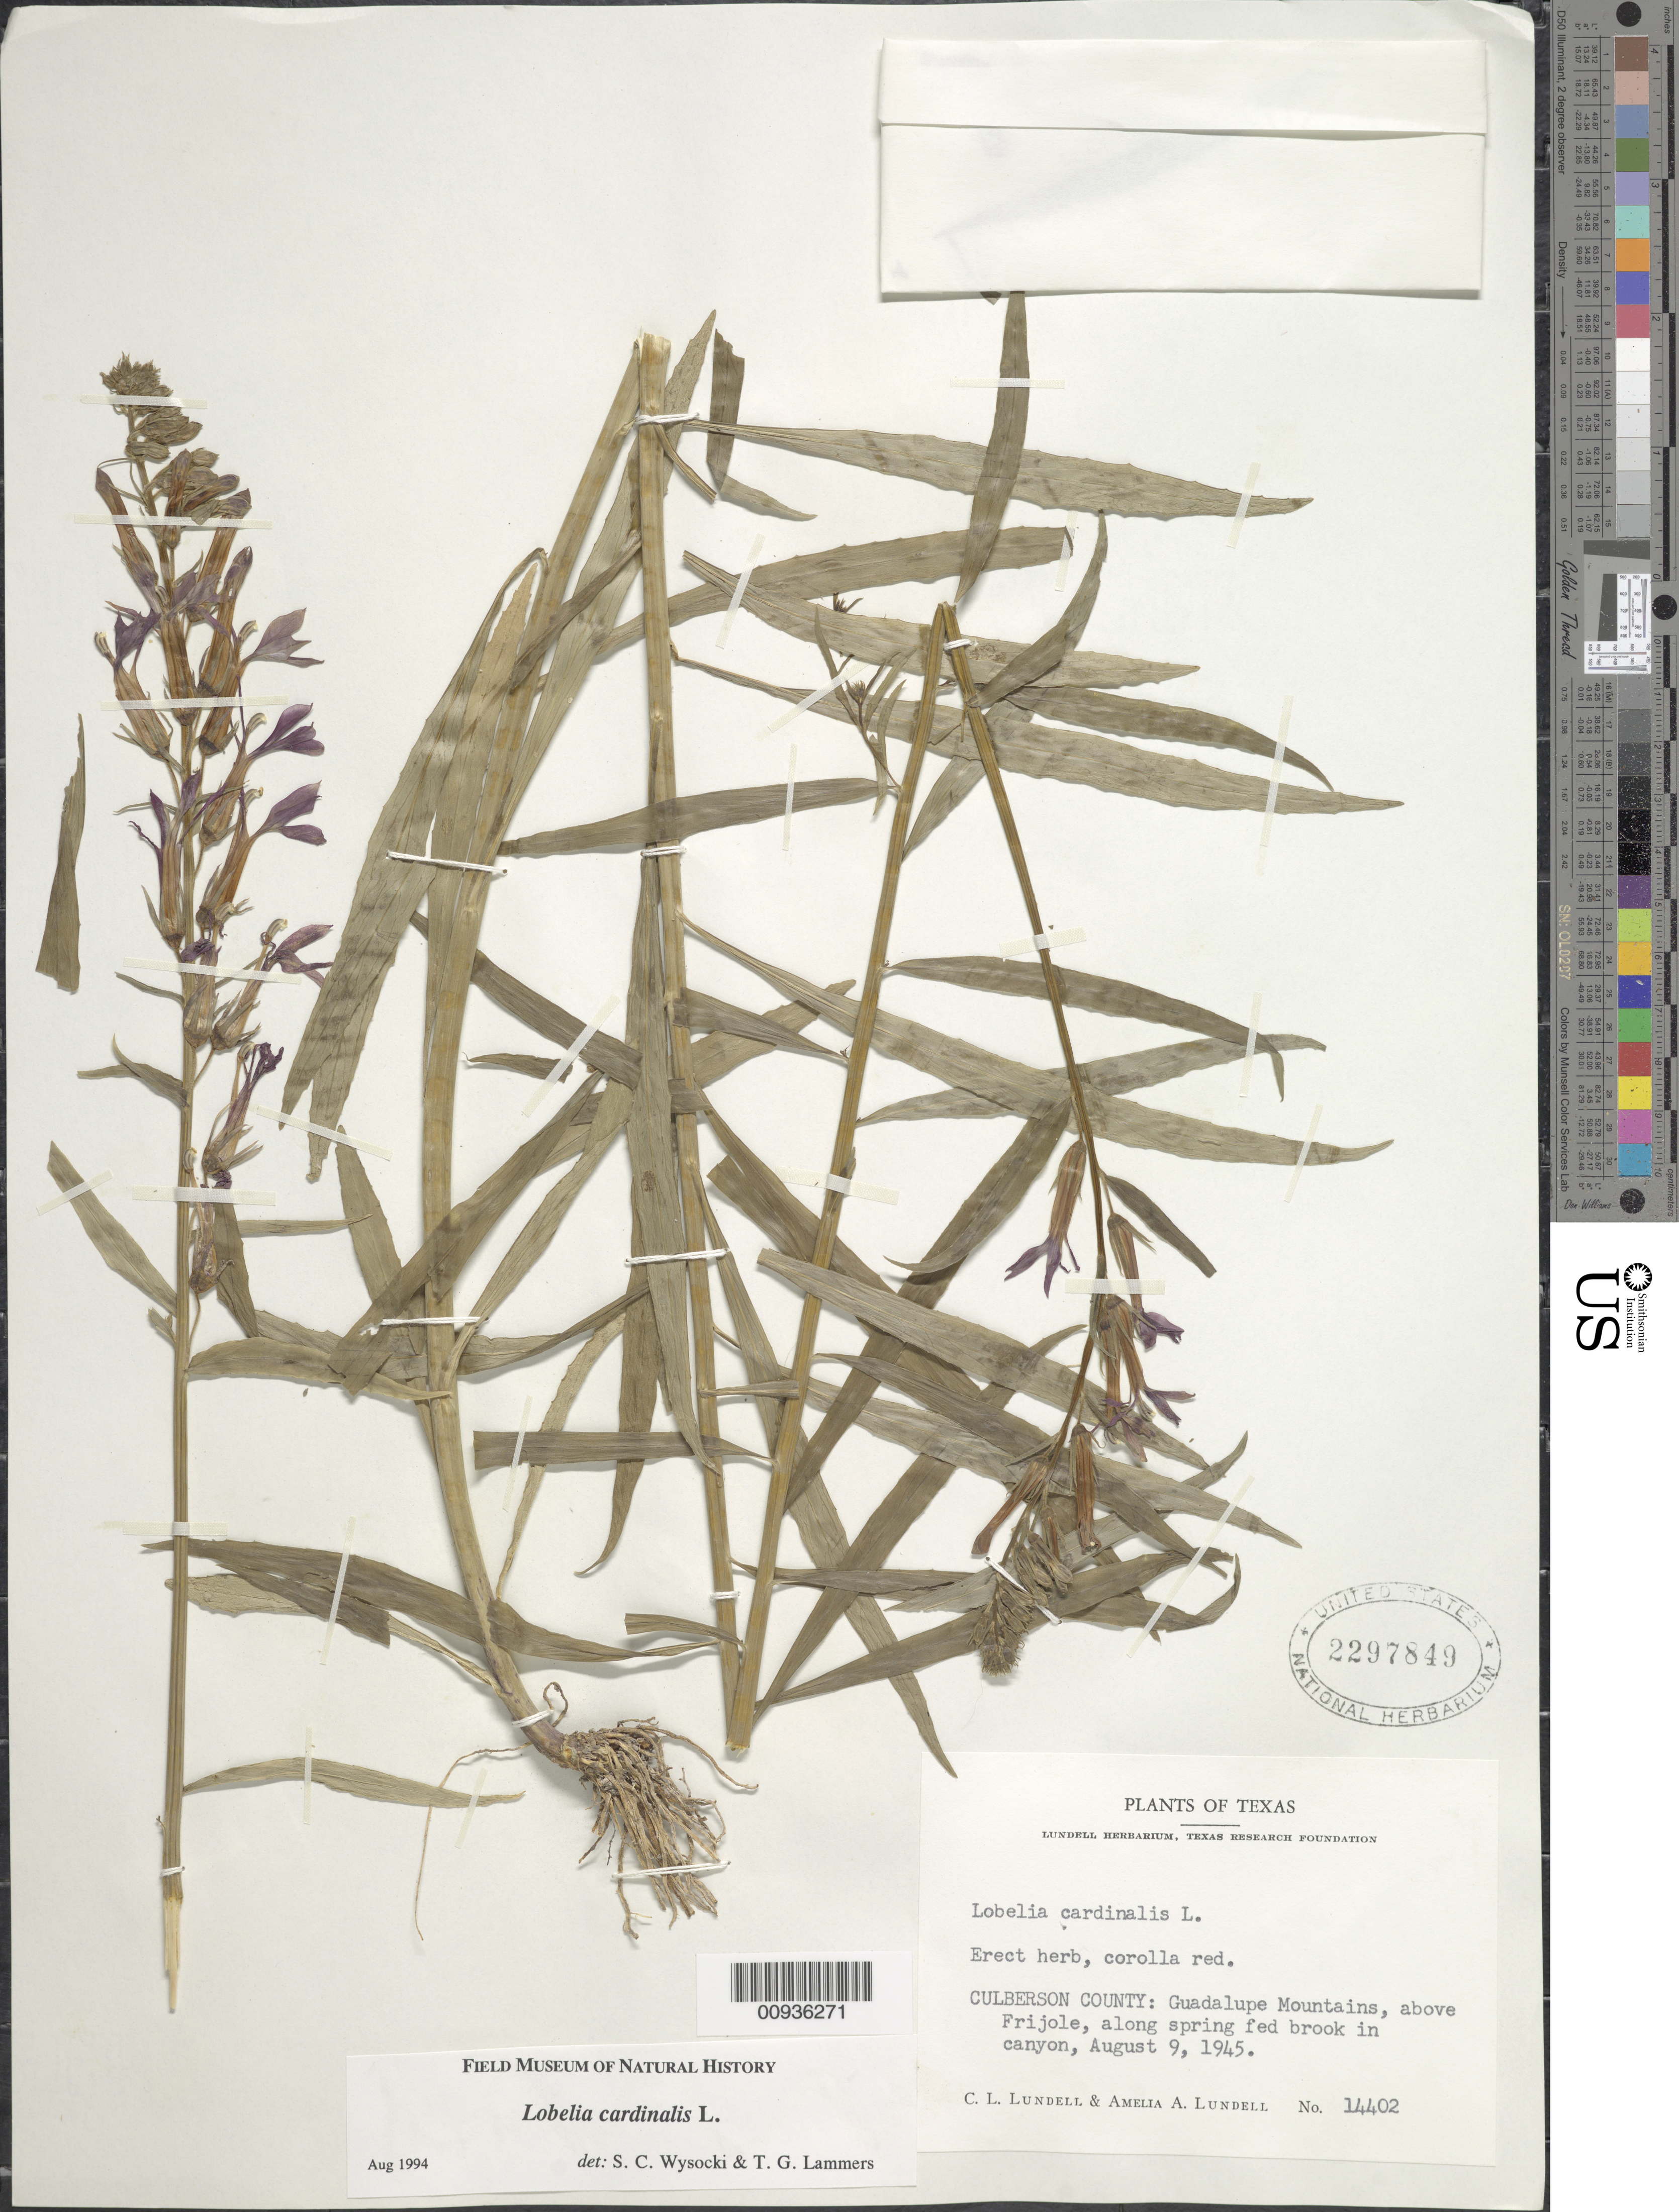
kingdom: Plantae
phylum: Tracheophyta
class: Magnoliopsida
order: Asterales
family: Campanulaceae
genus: Lobelia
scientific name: Lobelia cardinalis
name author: L.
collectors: C. L. Lundell & A. A. Lundell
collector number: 14402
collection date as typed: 09 Aug 1945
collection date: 1945-08-09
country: United States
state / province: Texas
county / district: Culberson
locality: Guadalupe Mountains, above Frijole.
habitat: along spring fed brook in canyon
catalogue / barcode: US 2297849